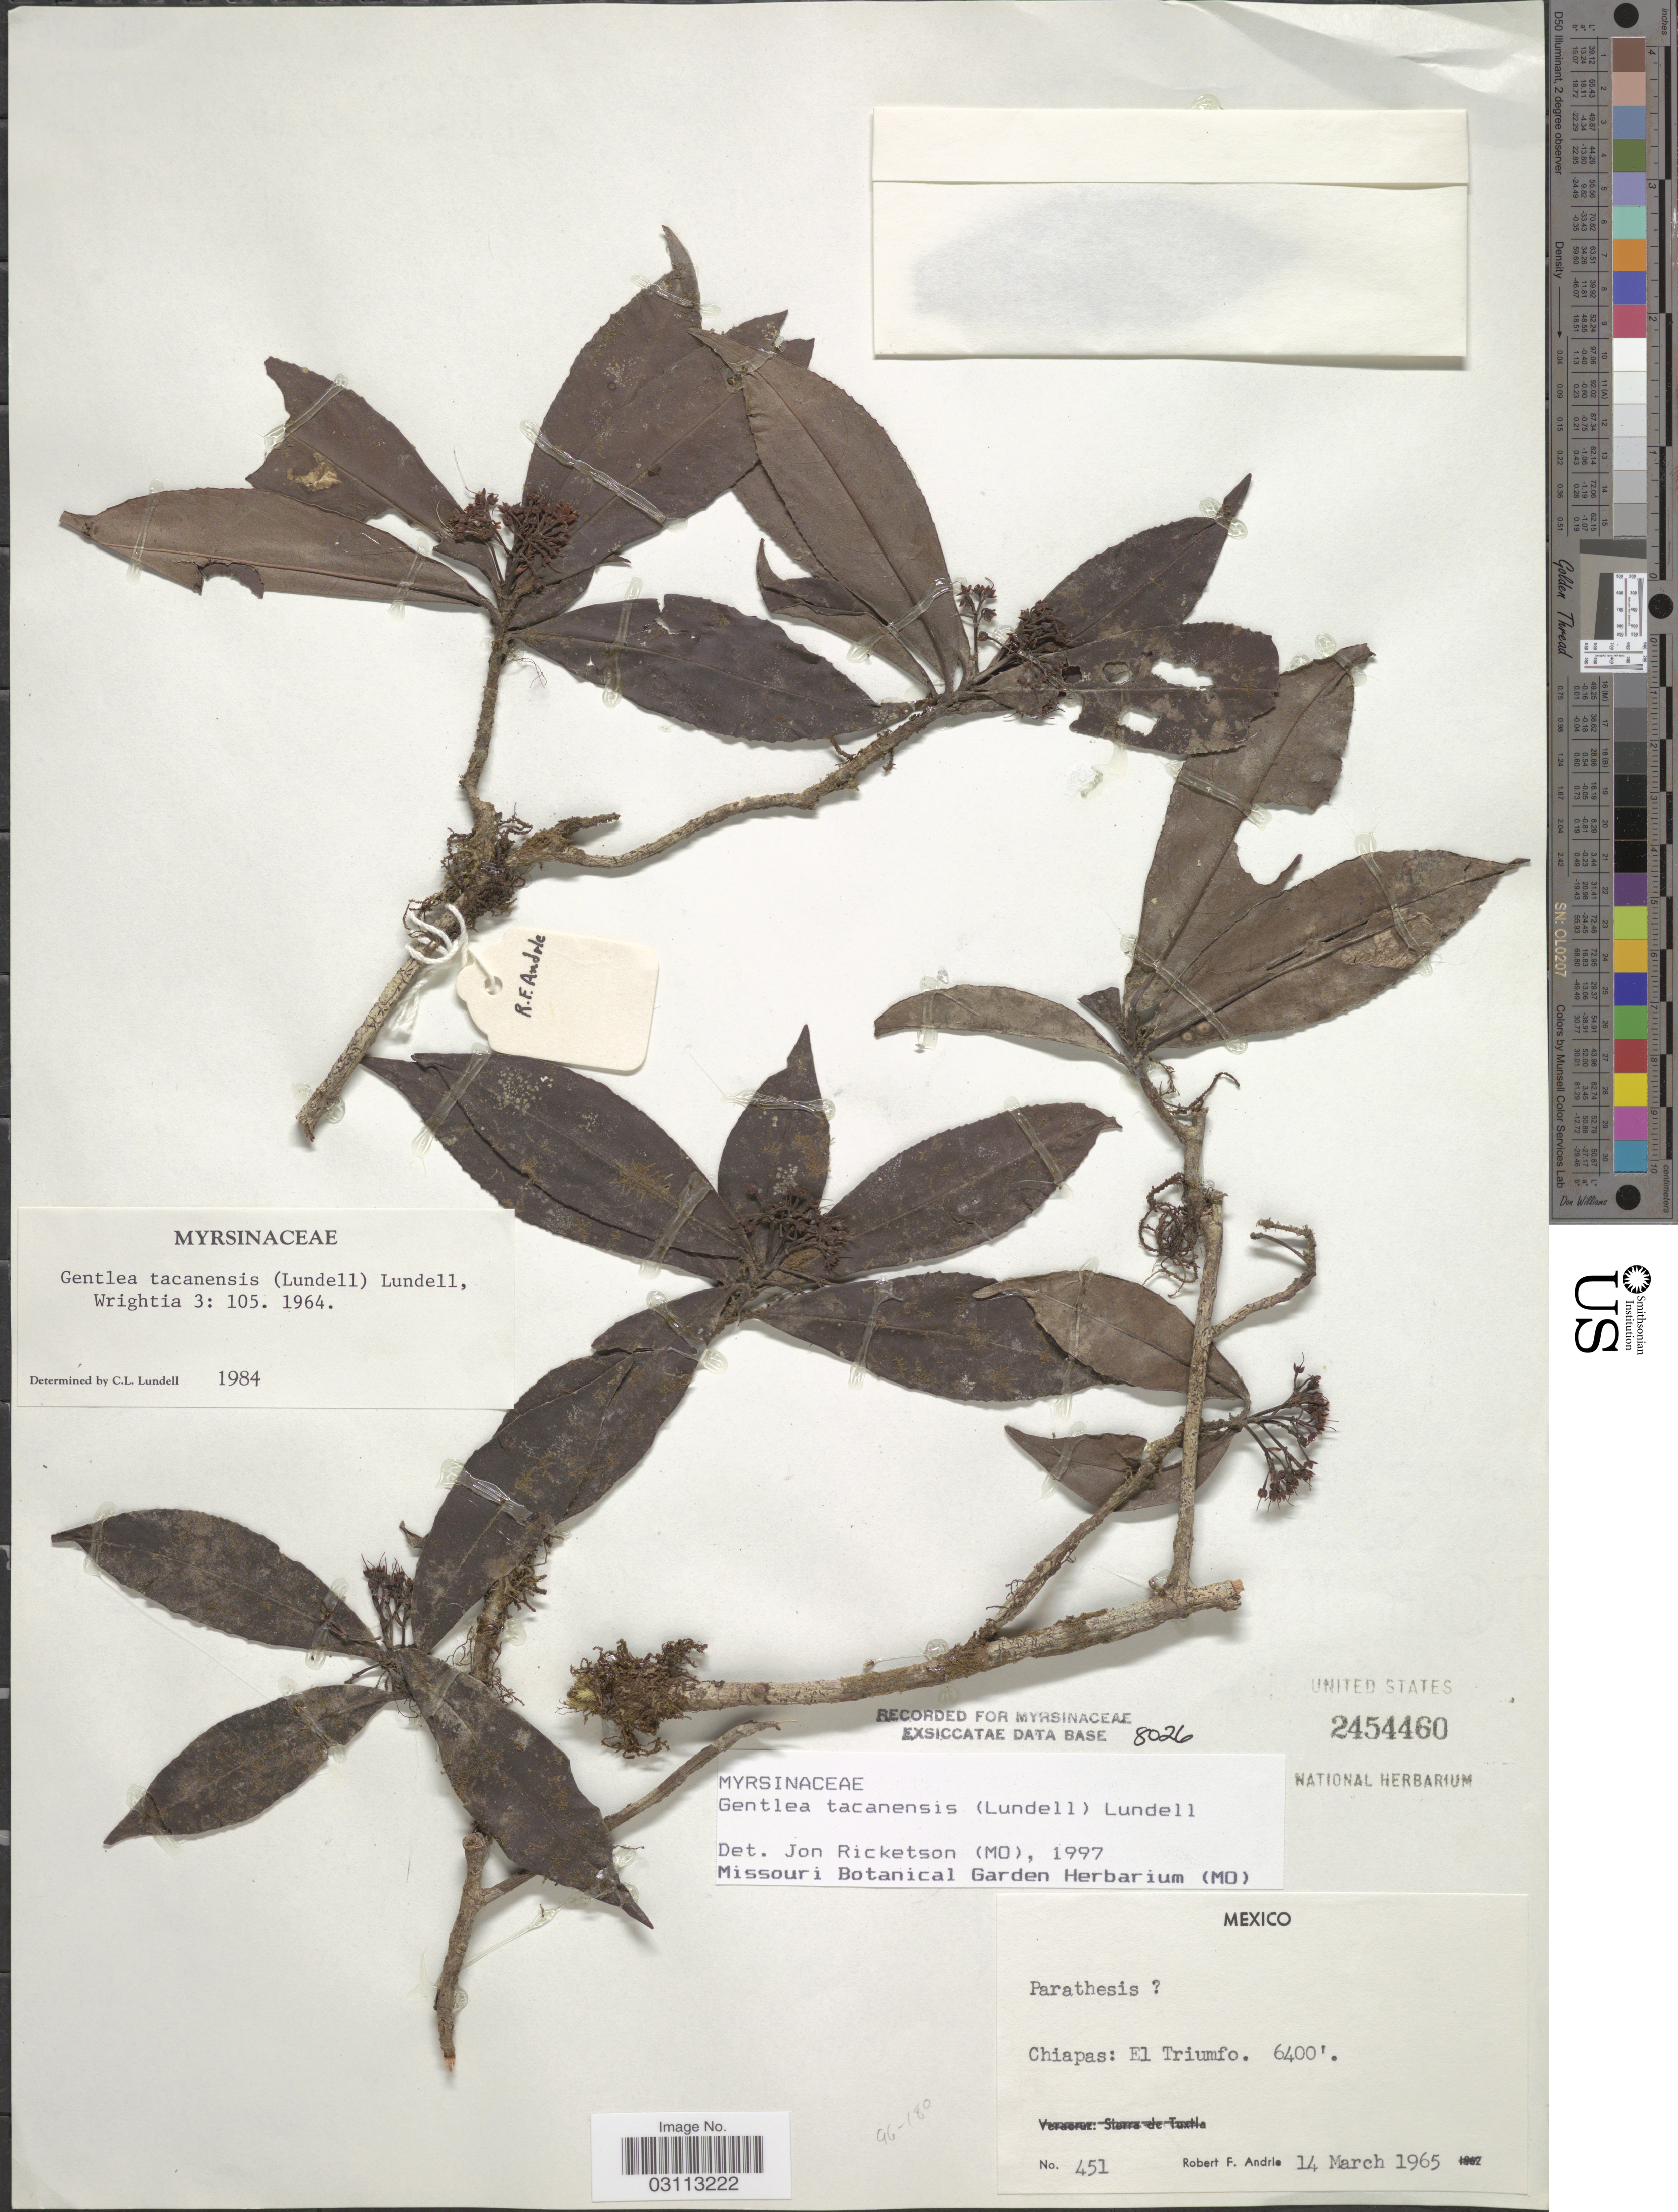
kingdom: Plantae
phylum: Tracheophyta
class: Magnoliopsida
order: Ericales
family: Primulaceae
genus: Gentlea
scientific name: Gentlea tacanensis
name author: (Lundell) Lundell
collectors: R. Andrie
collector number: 451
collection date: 1965-03-14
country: Mexico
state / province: Chiapas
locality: Chiapas: El Triumfo.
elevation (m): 1951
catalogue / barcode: US 2454460